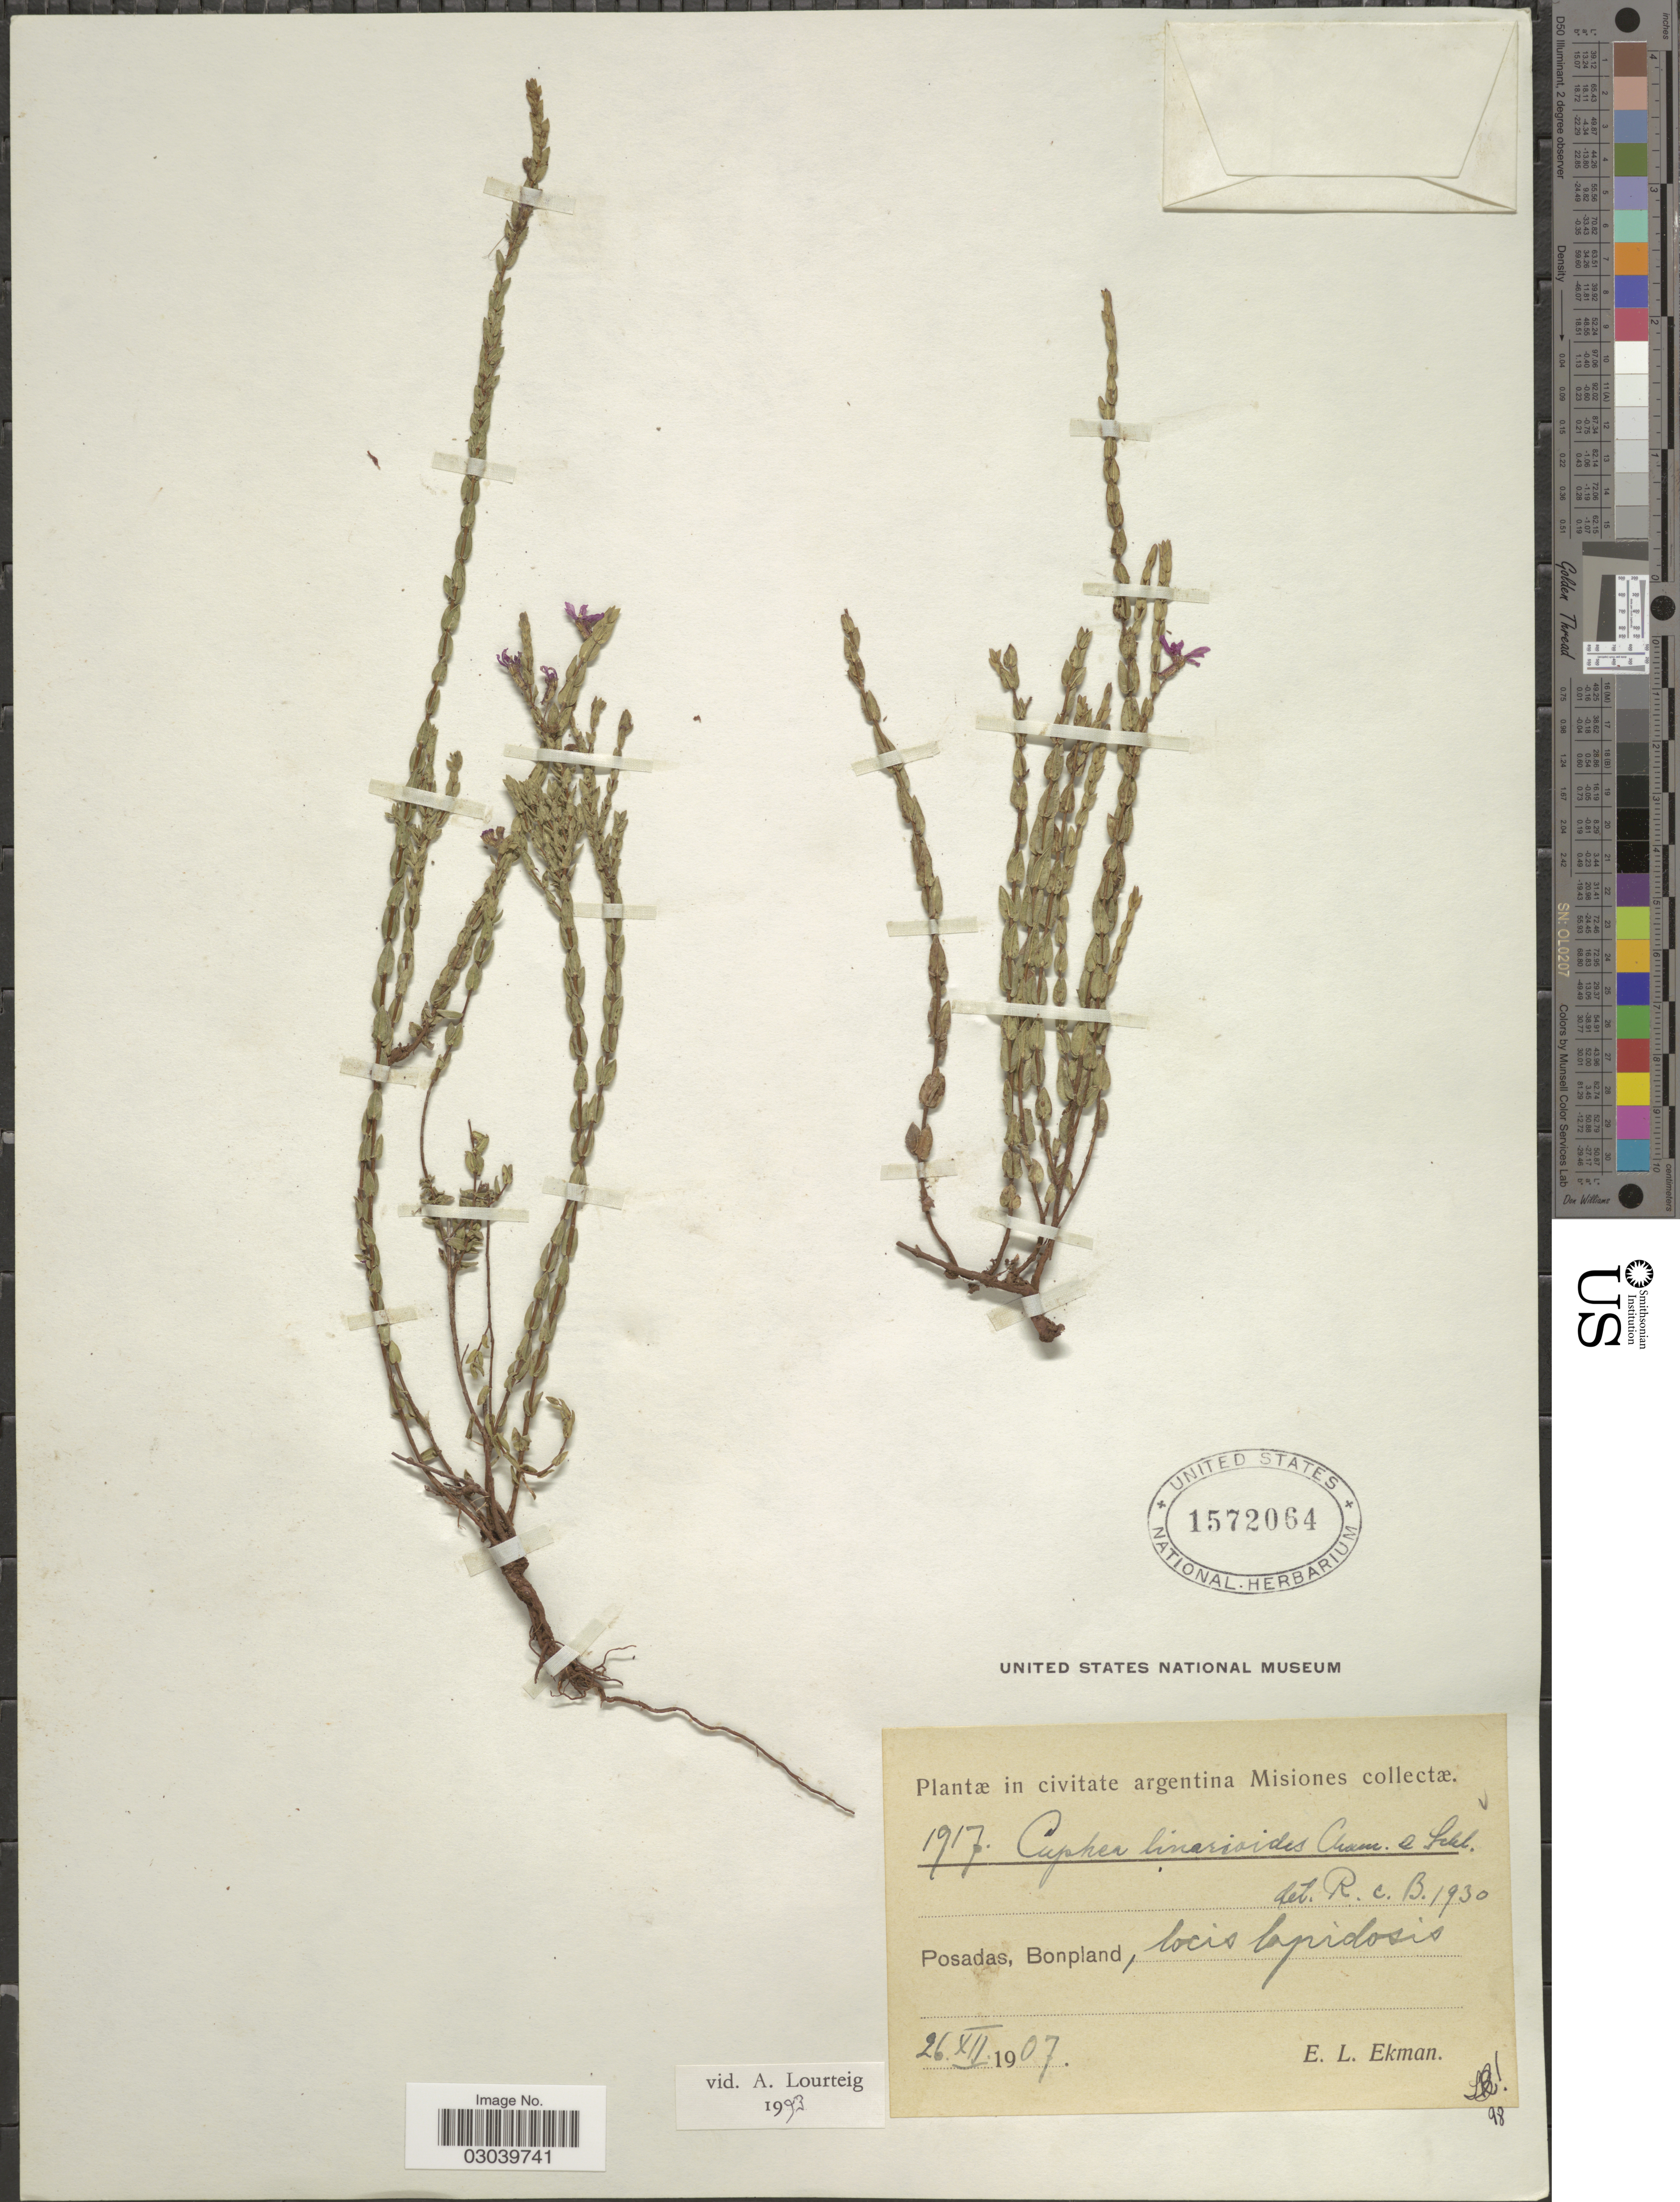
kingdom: Plantae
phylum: Tracheophyta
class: Magnoliopsida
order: Myrtales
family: Lythraceae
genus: Cuphea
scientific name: Cuphea linarioides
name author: Cham. & Schltdl.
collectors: E. L. Ekman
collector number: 1917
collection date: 1907-12-26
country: Argentina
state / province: Misiones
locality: Posadas, Bonpland, locis lapidosis.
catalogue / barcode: US 1572064